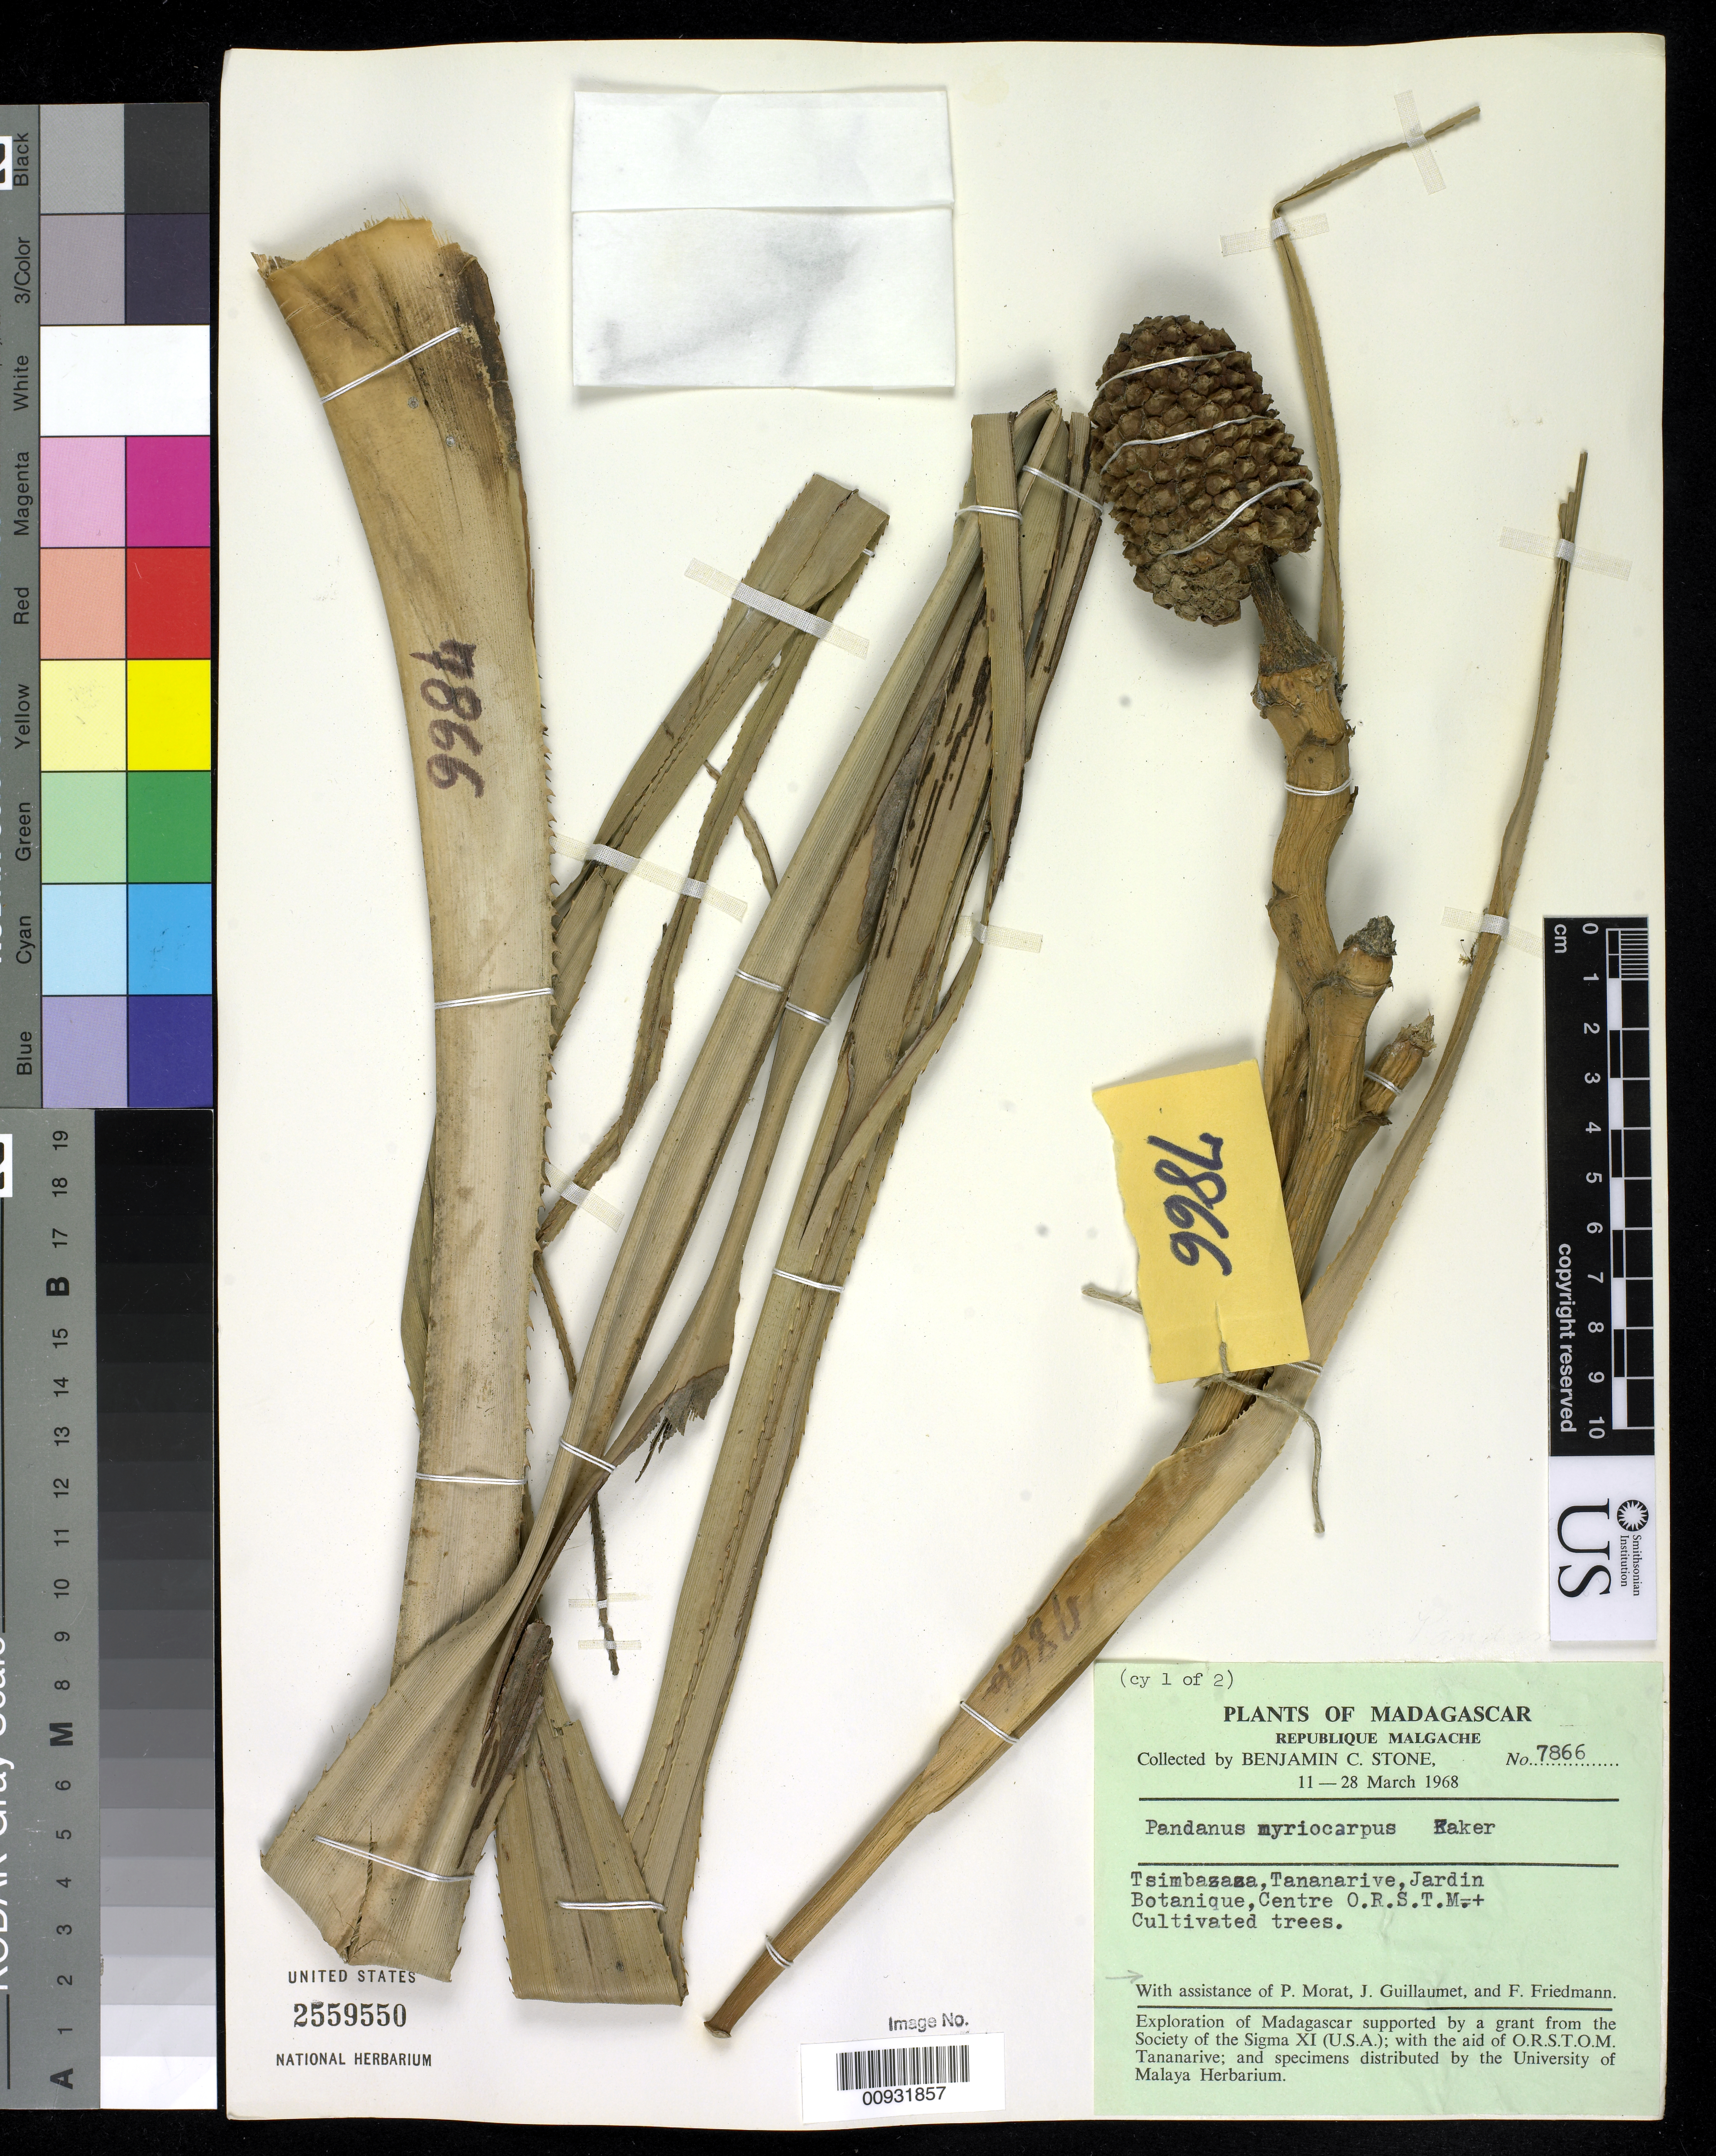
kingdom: Plantae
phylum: Tracheophyta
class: Liliopsida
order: Pandanales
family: Pandanaceae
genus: Pandanus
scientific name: Pandanus myriocarpus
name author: Baker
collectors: B. C. Stone, P. Morat, J. Guillaumet & E. Friedmann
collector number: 7866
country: Madagascar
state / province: Analamanga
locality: Tsimbrazaza, Tananarive, Jardin, Botanique, Centre ORSTM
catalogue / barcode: US 2559550